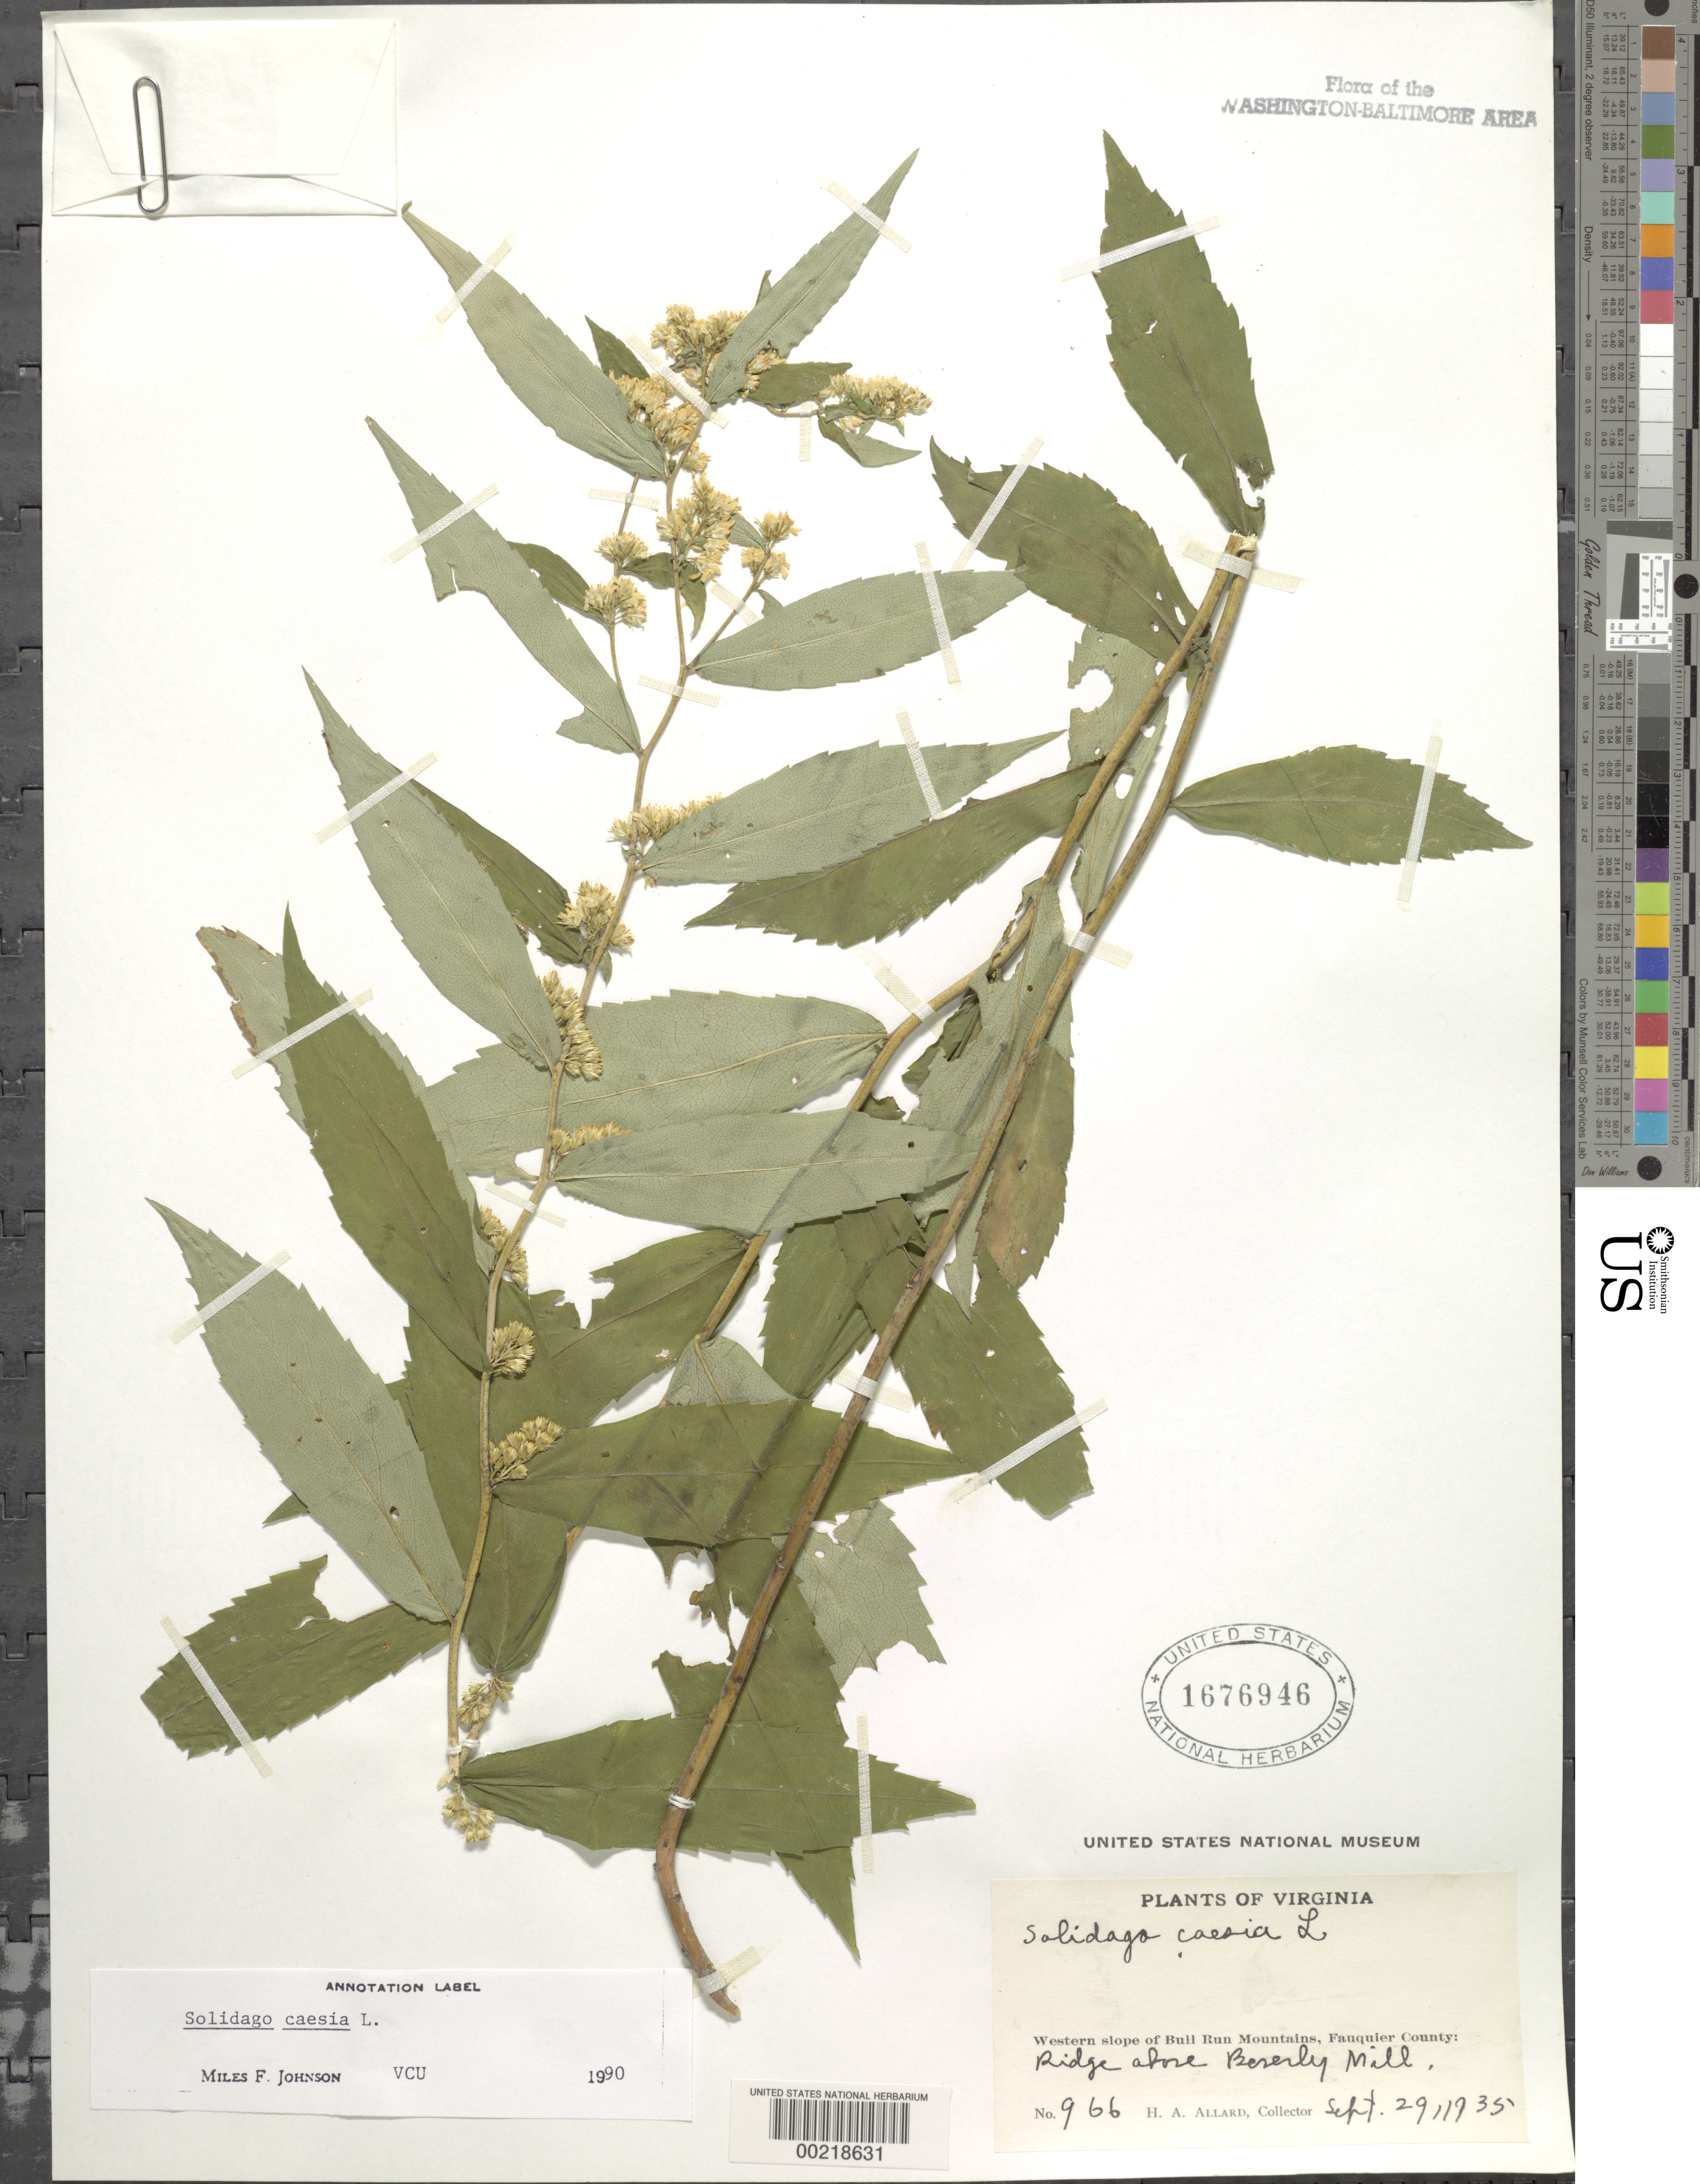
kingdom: Plantae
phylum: Tracheophyta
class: Magnoliopsida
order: Asterales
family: Asteraceae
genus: Solidago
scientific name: Solidago caesia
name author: L.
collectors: H. A. Allard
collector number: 966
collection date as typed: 29 Sep 1935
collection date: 1935-09-29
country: United States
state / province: Virginia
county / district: Fauquier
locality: Above Beverley Mill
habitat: Wooded ridge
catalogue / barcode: US 1676946